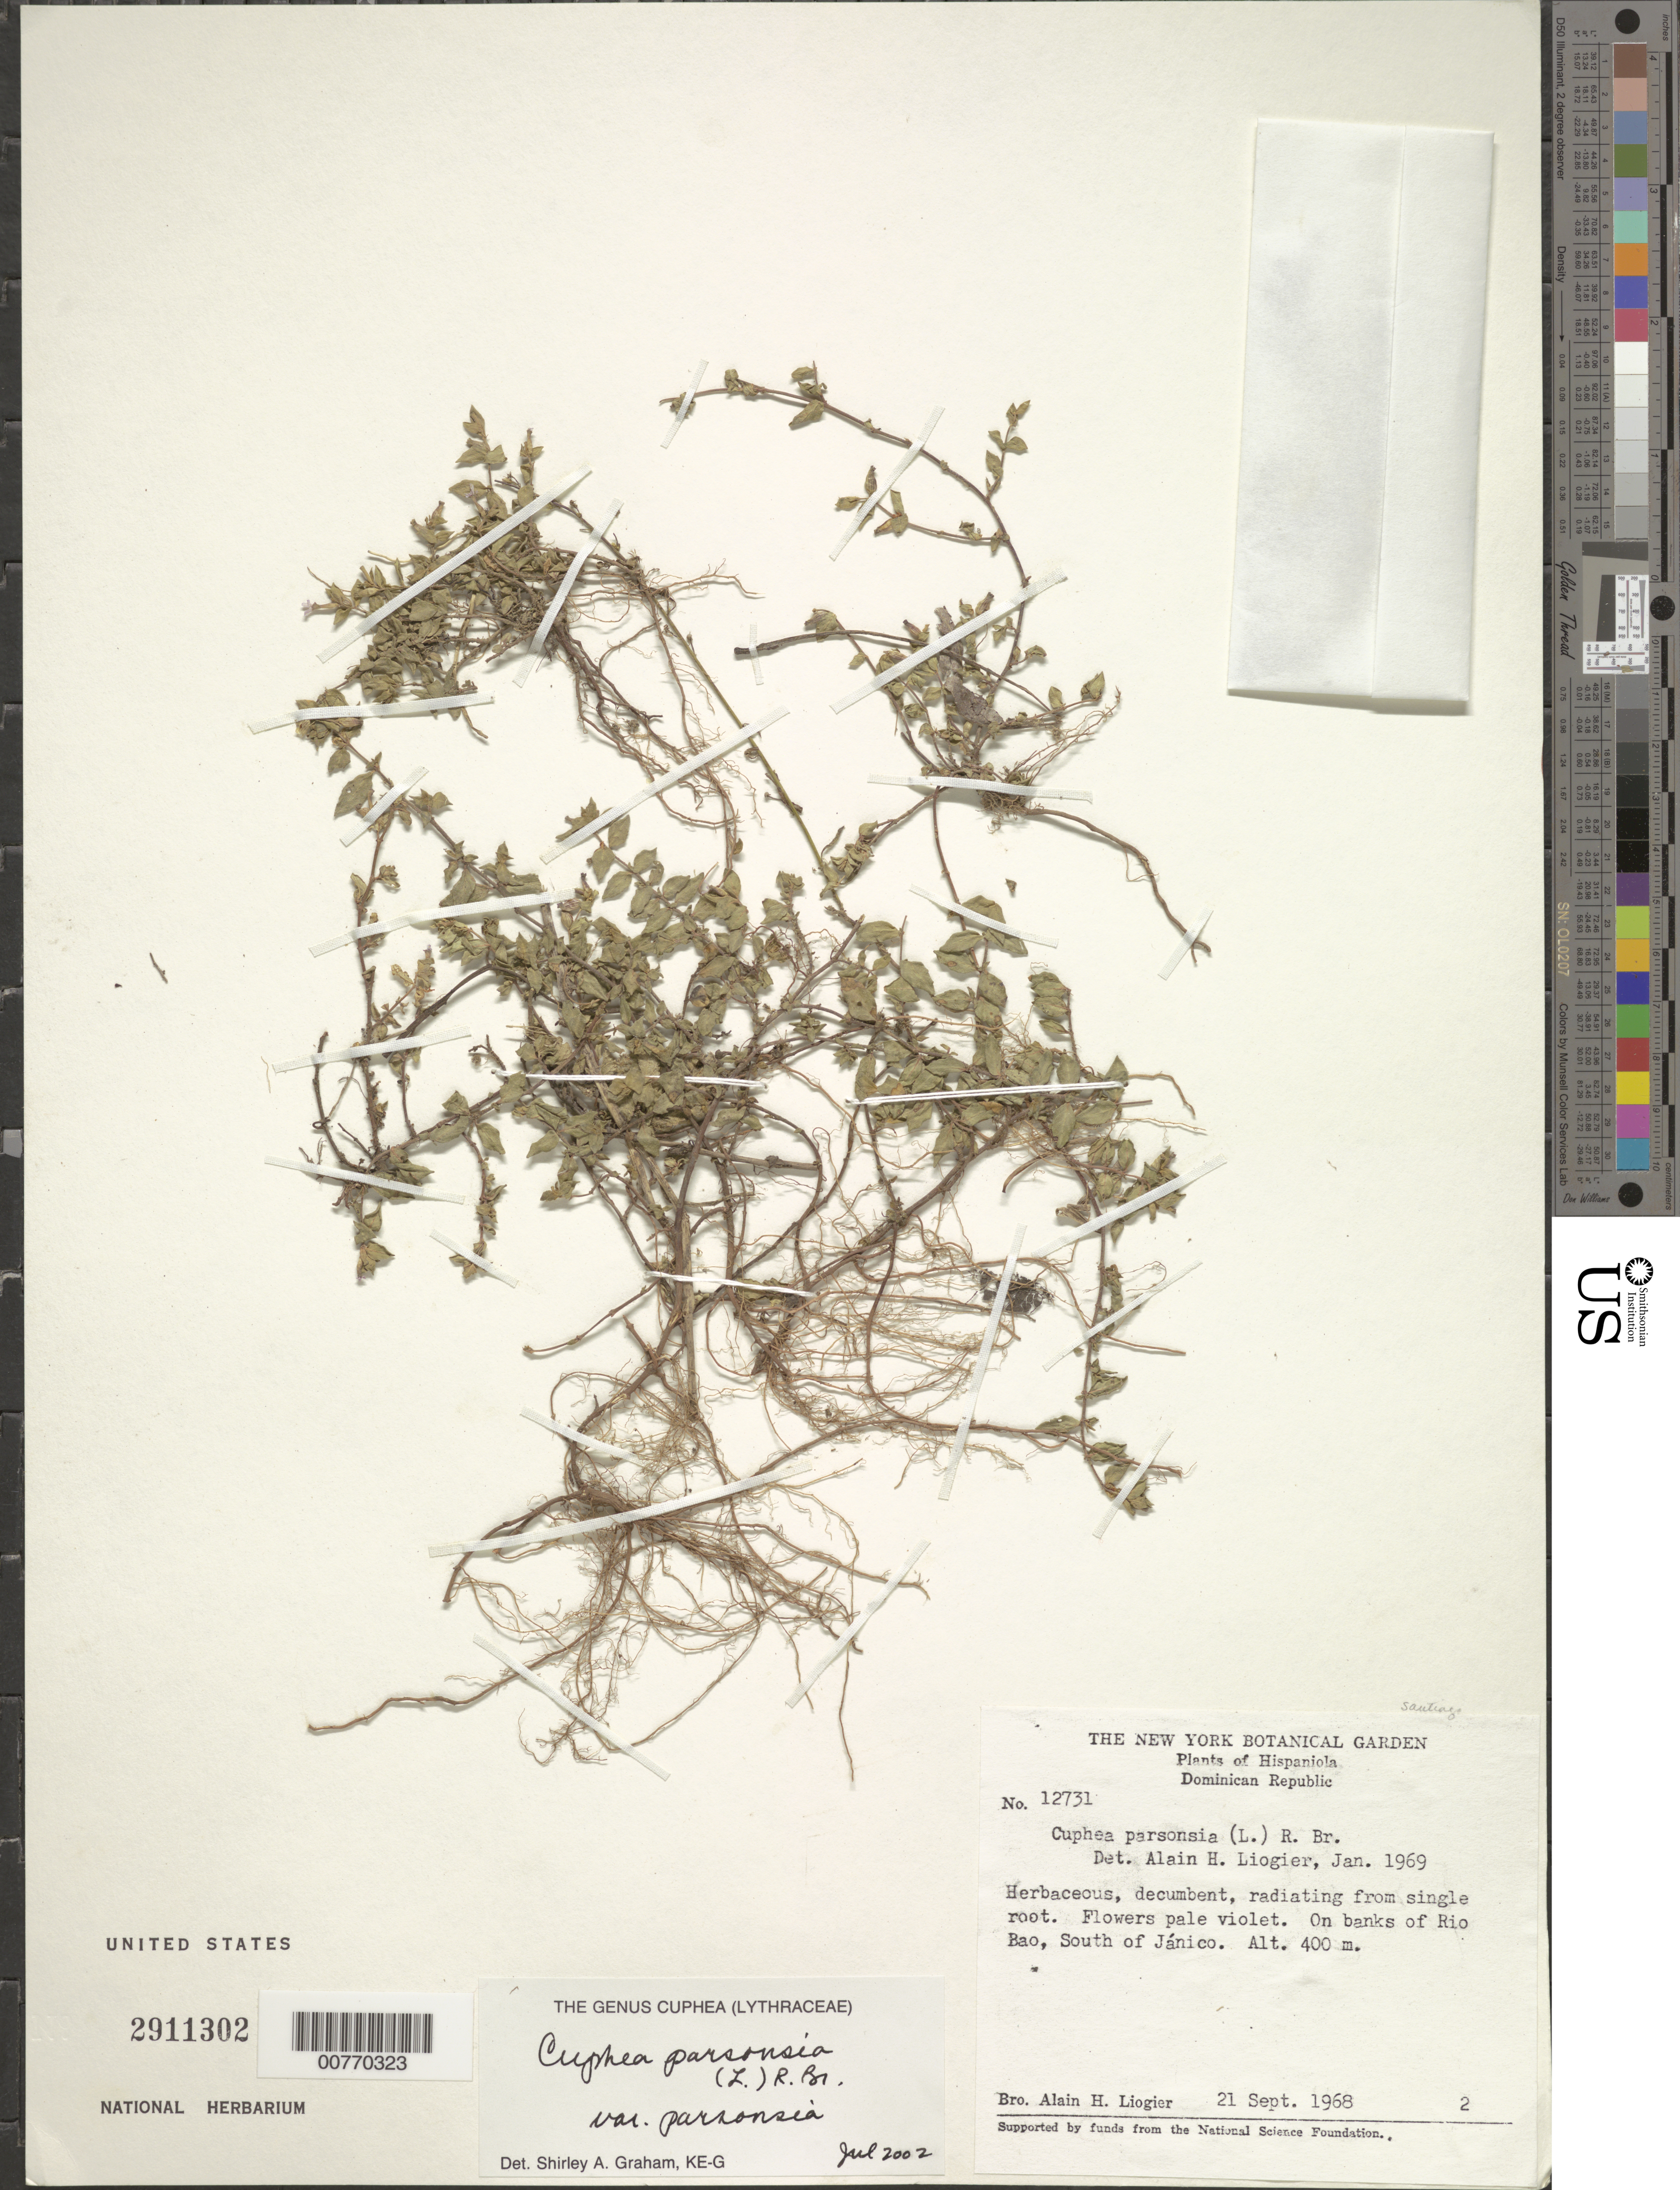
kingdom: Plantae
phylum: Tracheophyta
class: Magnoliopsida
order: Myrtales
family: Lythraceae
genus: Cuphea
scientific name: Cuphea parsonsia var. parsonsia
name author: (L.) R. Br. ex Steud.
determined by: Graham, Shirley Ann Tousch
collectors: A. H. Liogier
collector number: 12731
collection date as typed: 21 Sep 1968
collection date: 1968-09-21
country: Dominican Republic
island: Hispaniola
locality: Rio Bao, south of Jánico.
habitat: Banks of river.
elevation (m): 400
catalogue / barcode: US 2911302